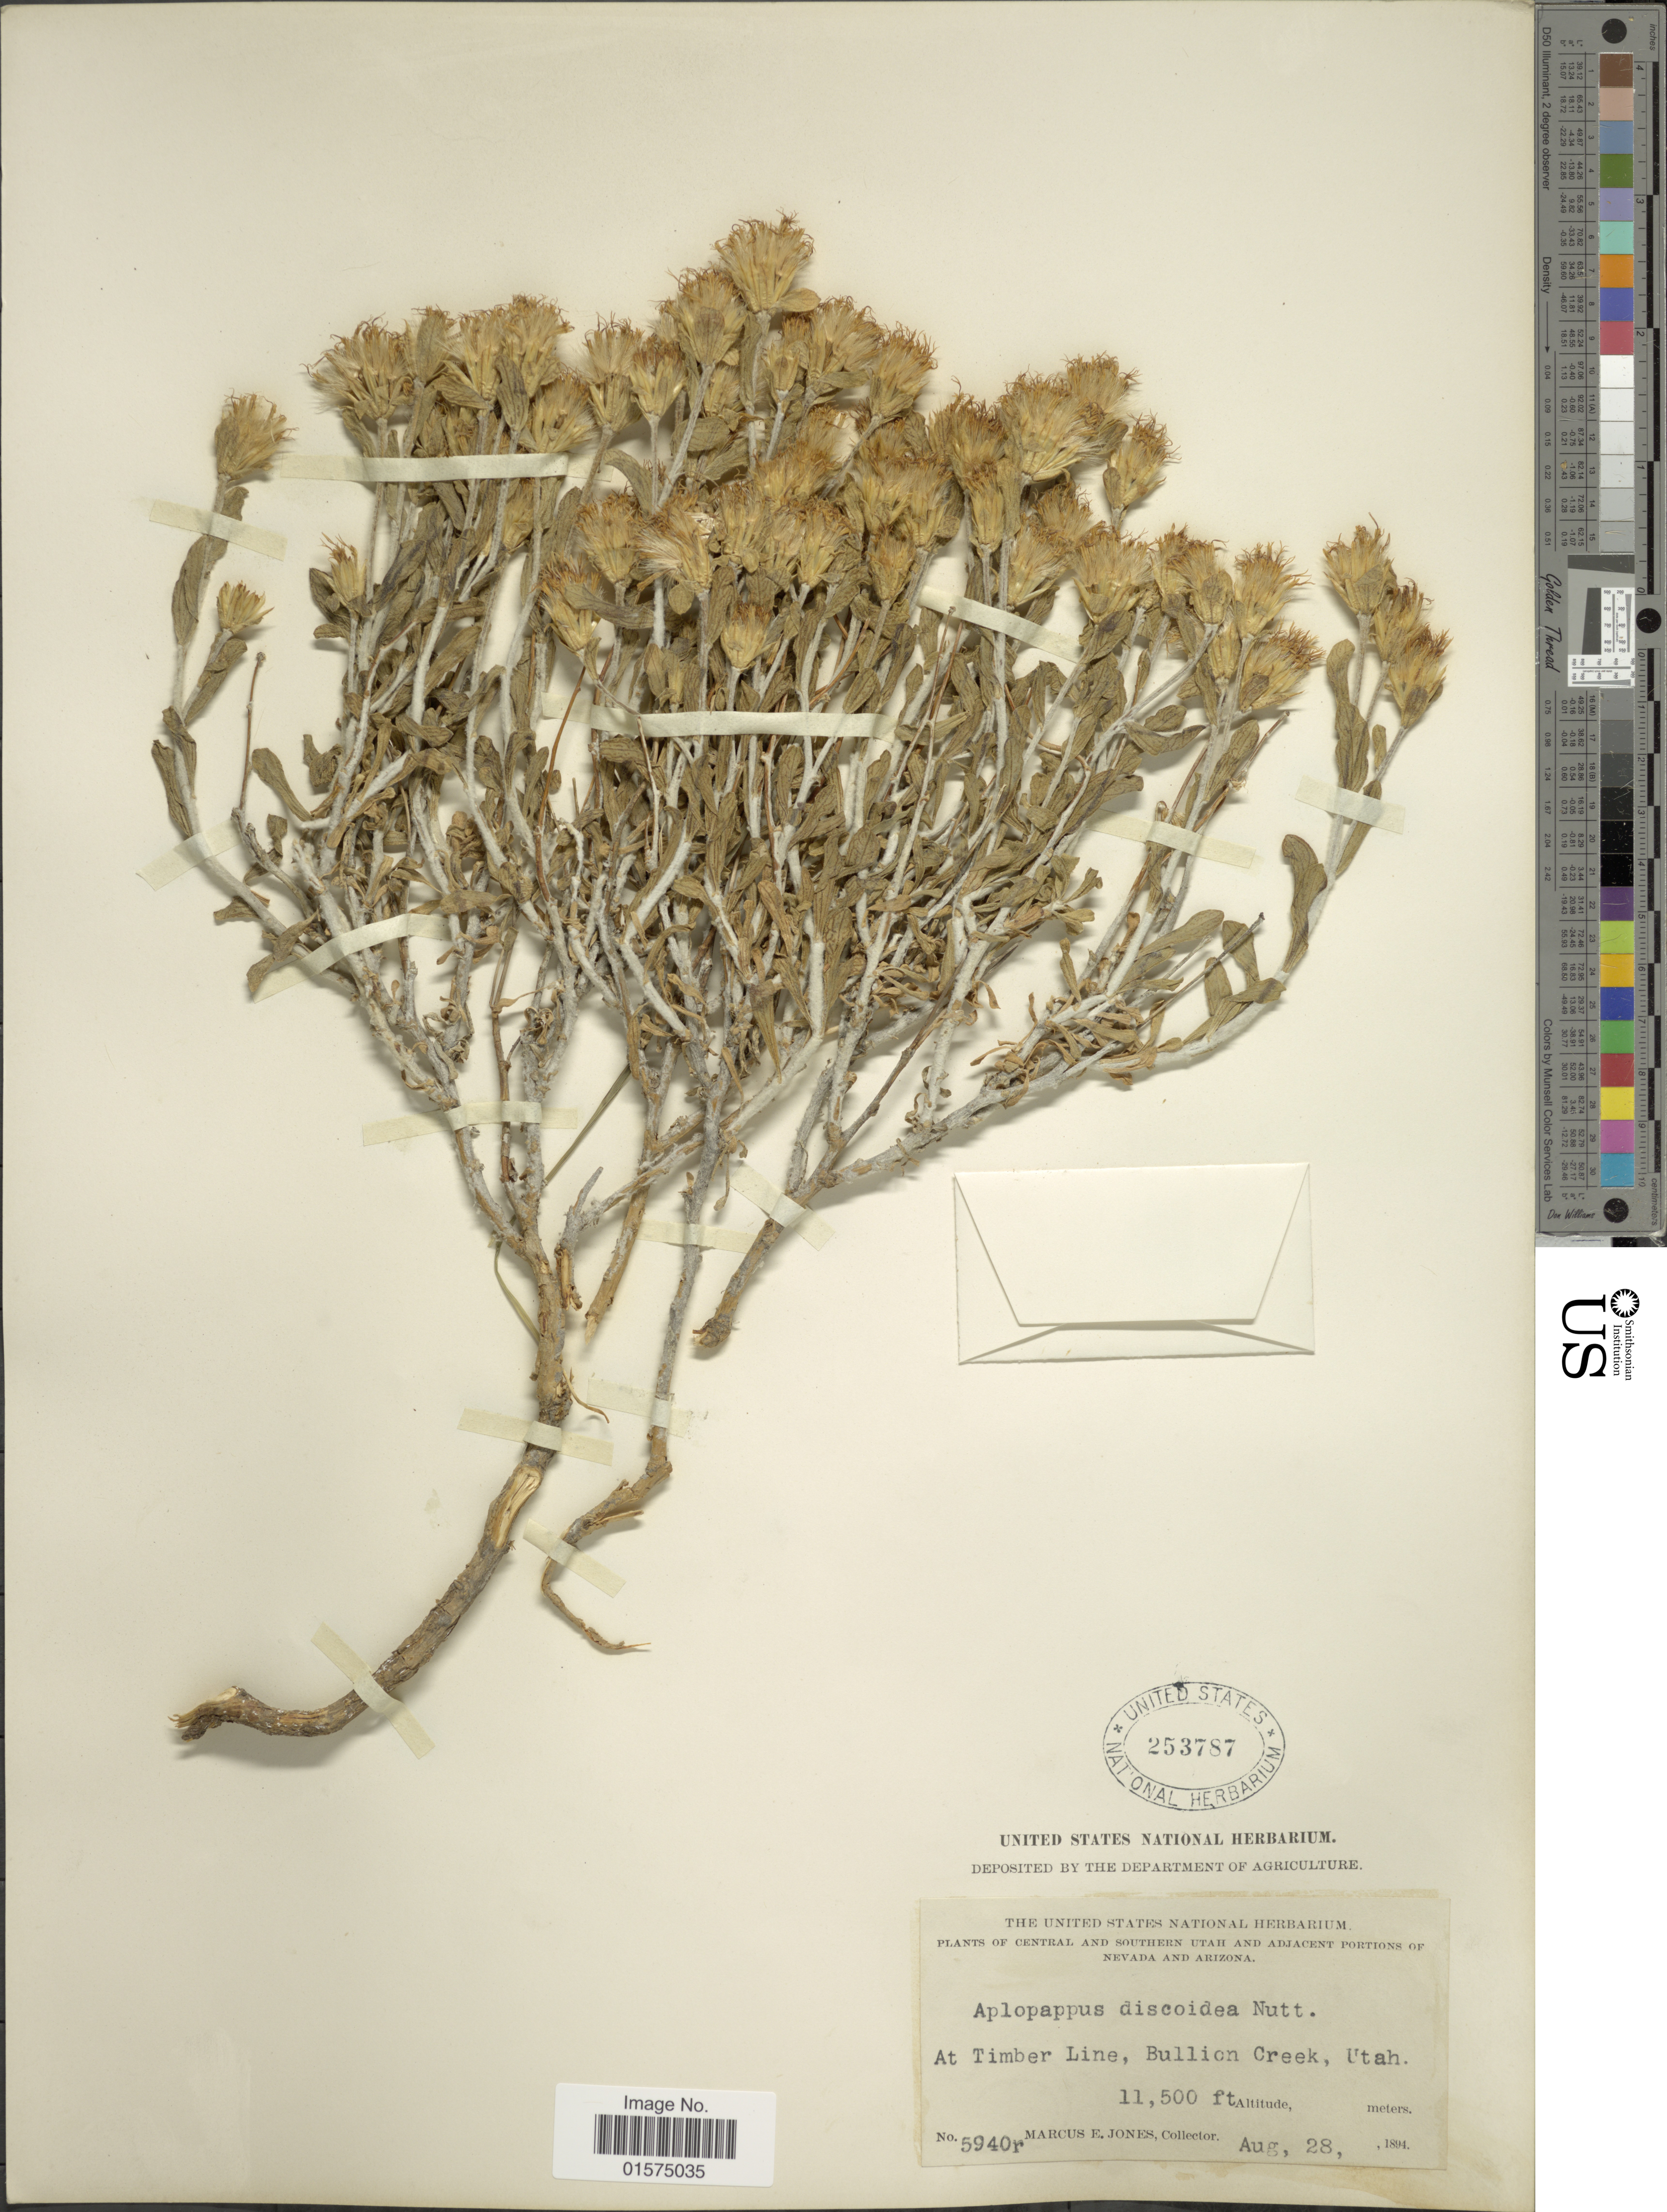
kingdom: Plantae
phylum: Tracheophyta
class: Magnoliopsida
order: Asterales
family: Asteraceae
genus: Ericameria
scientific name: Ericameria discoidea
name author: (Nutt.) G.L. Nesom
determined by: Urbatsch, Lowell E., Curator (LSU), Louisiana State University (UNITED STATES)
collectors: M. E. Jones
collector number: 5940r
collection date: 1894-08-28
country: United States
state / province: Utah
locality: At Timber Line, Bullion Creek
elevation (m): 3505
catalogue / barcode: US 253787